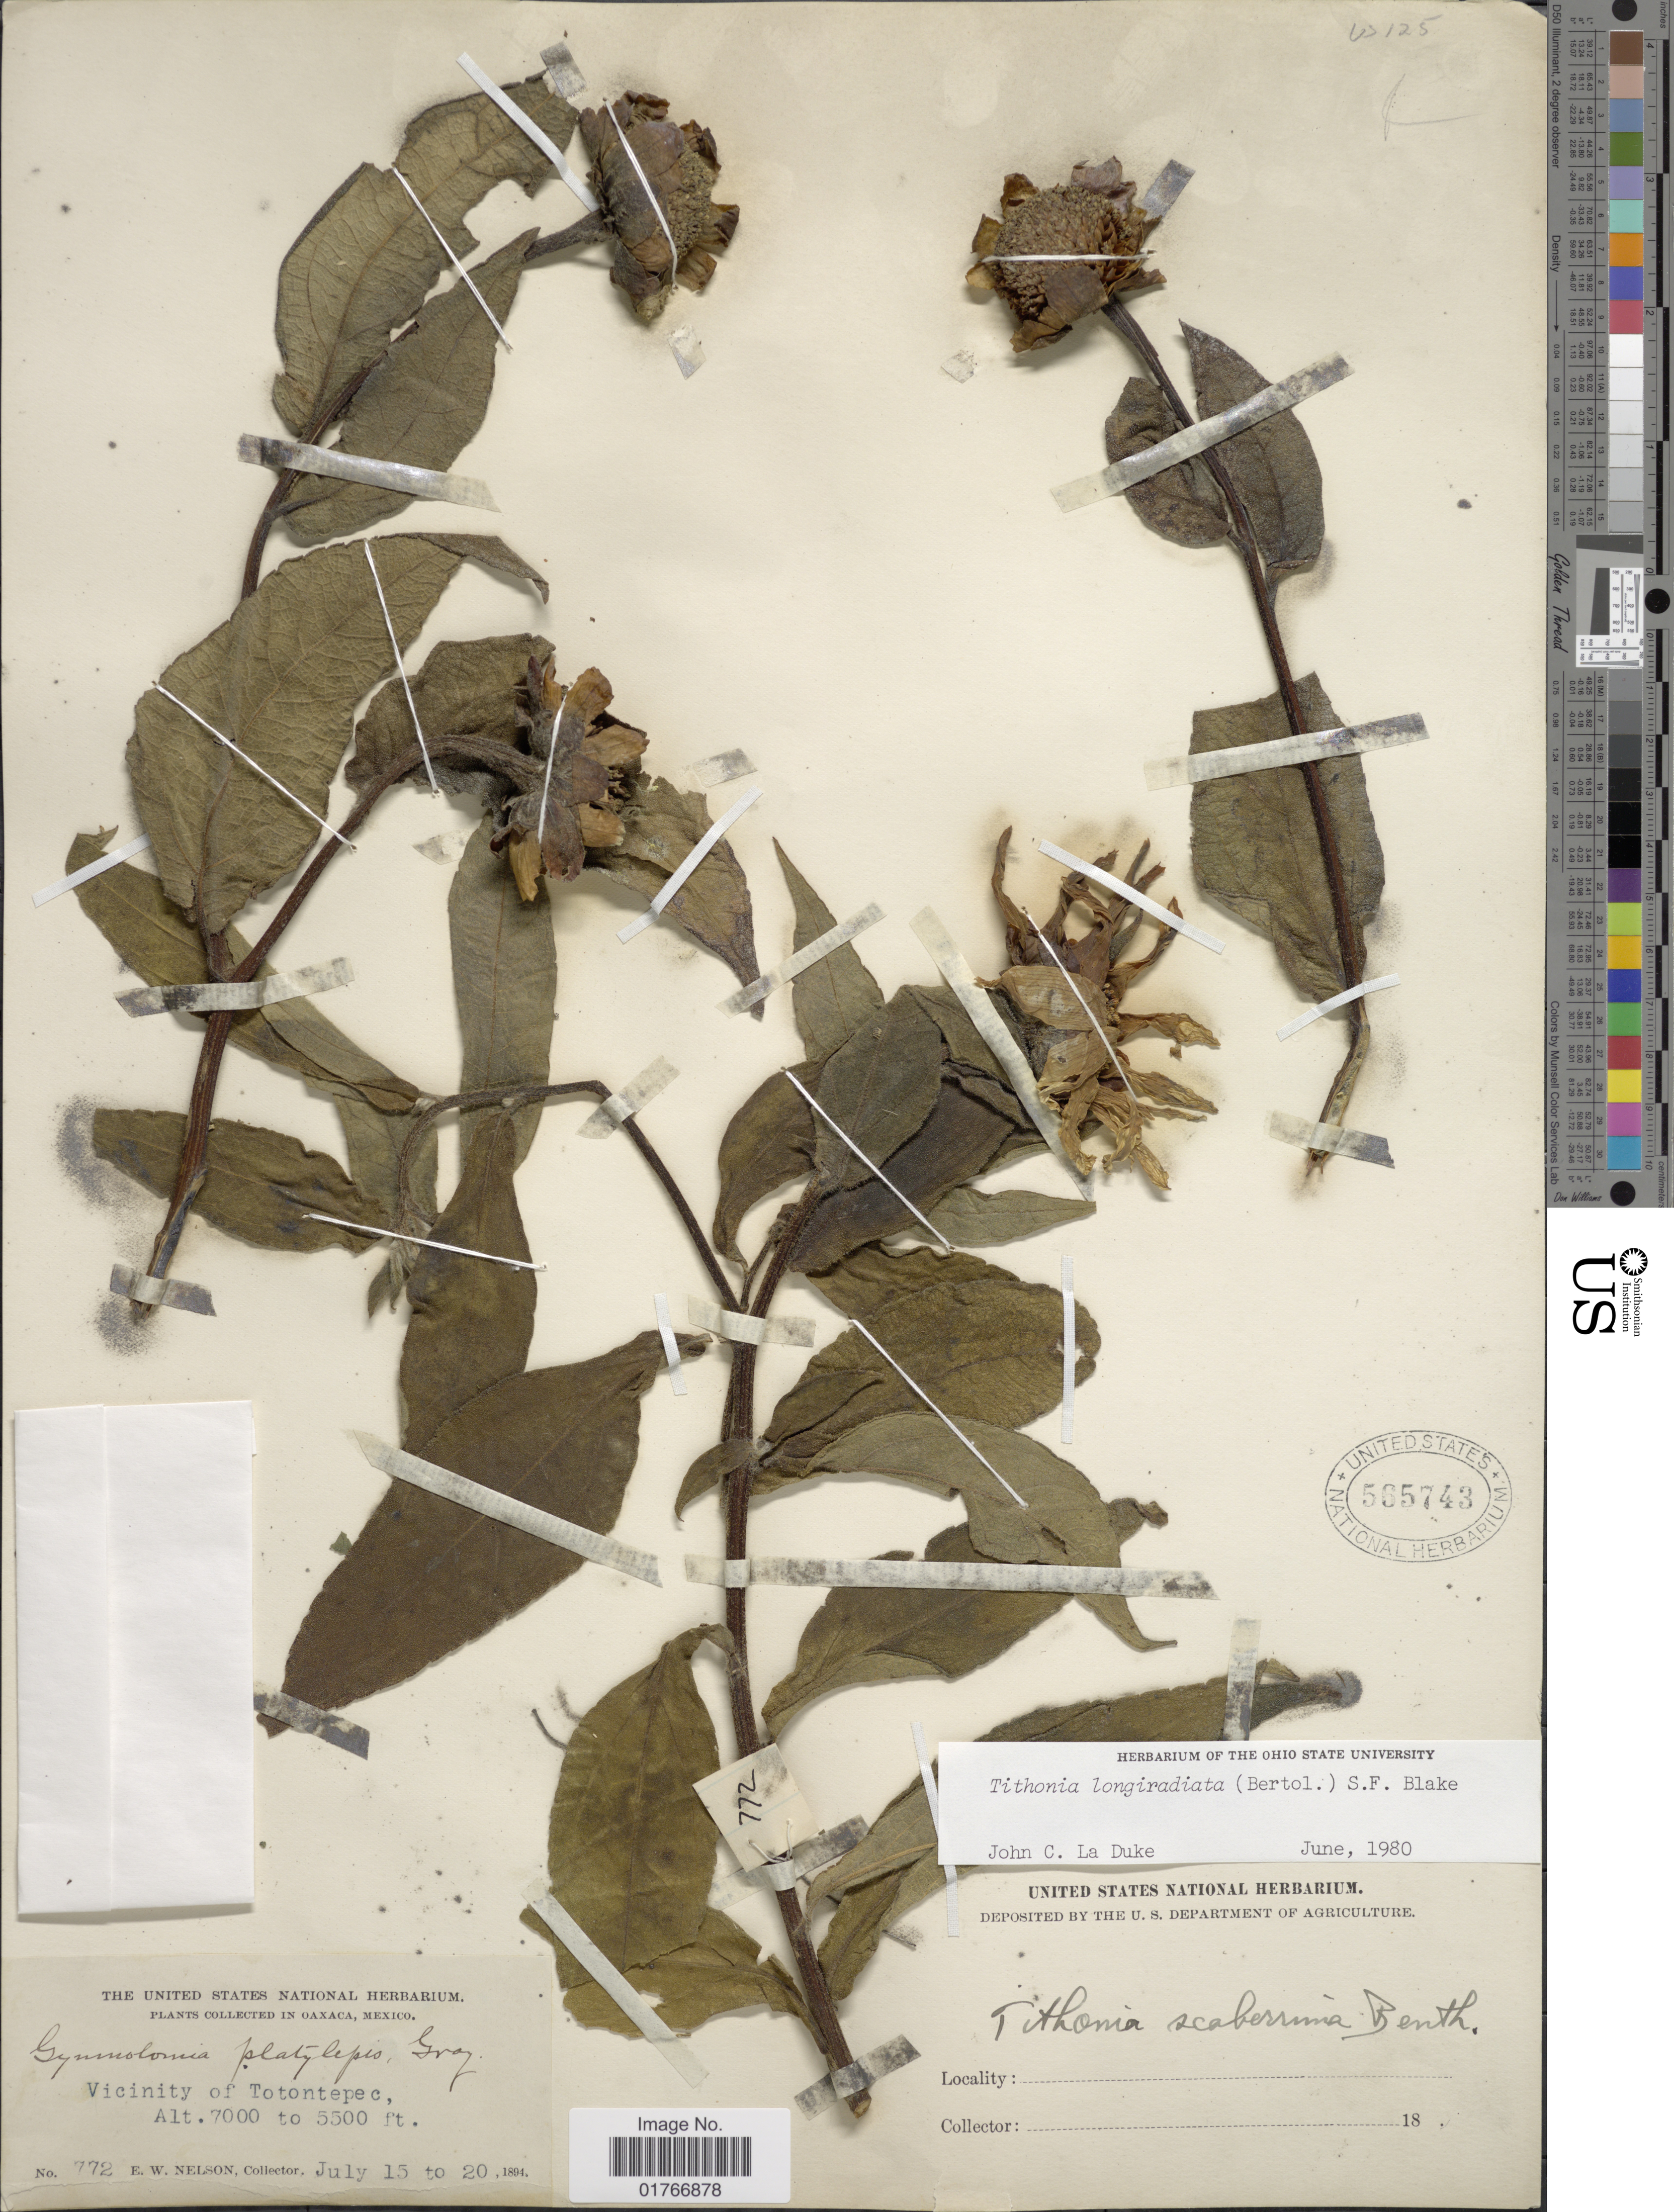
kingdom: Plantae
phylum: Tracheophyta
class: Magnoliopsida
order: Asterales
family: Asteraceae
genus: Tithonia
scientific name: Tithonia longiradiata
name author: (Bertol.) S.F. Blake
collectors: E. W. Nelson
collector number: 772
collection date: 1894-07-15/1894-07-20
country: Mexico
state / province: Oaxaca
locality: Vicinity of Totontepec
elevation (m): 1676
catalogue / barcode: US 565743